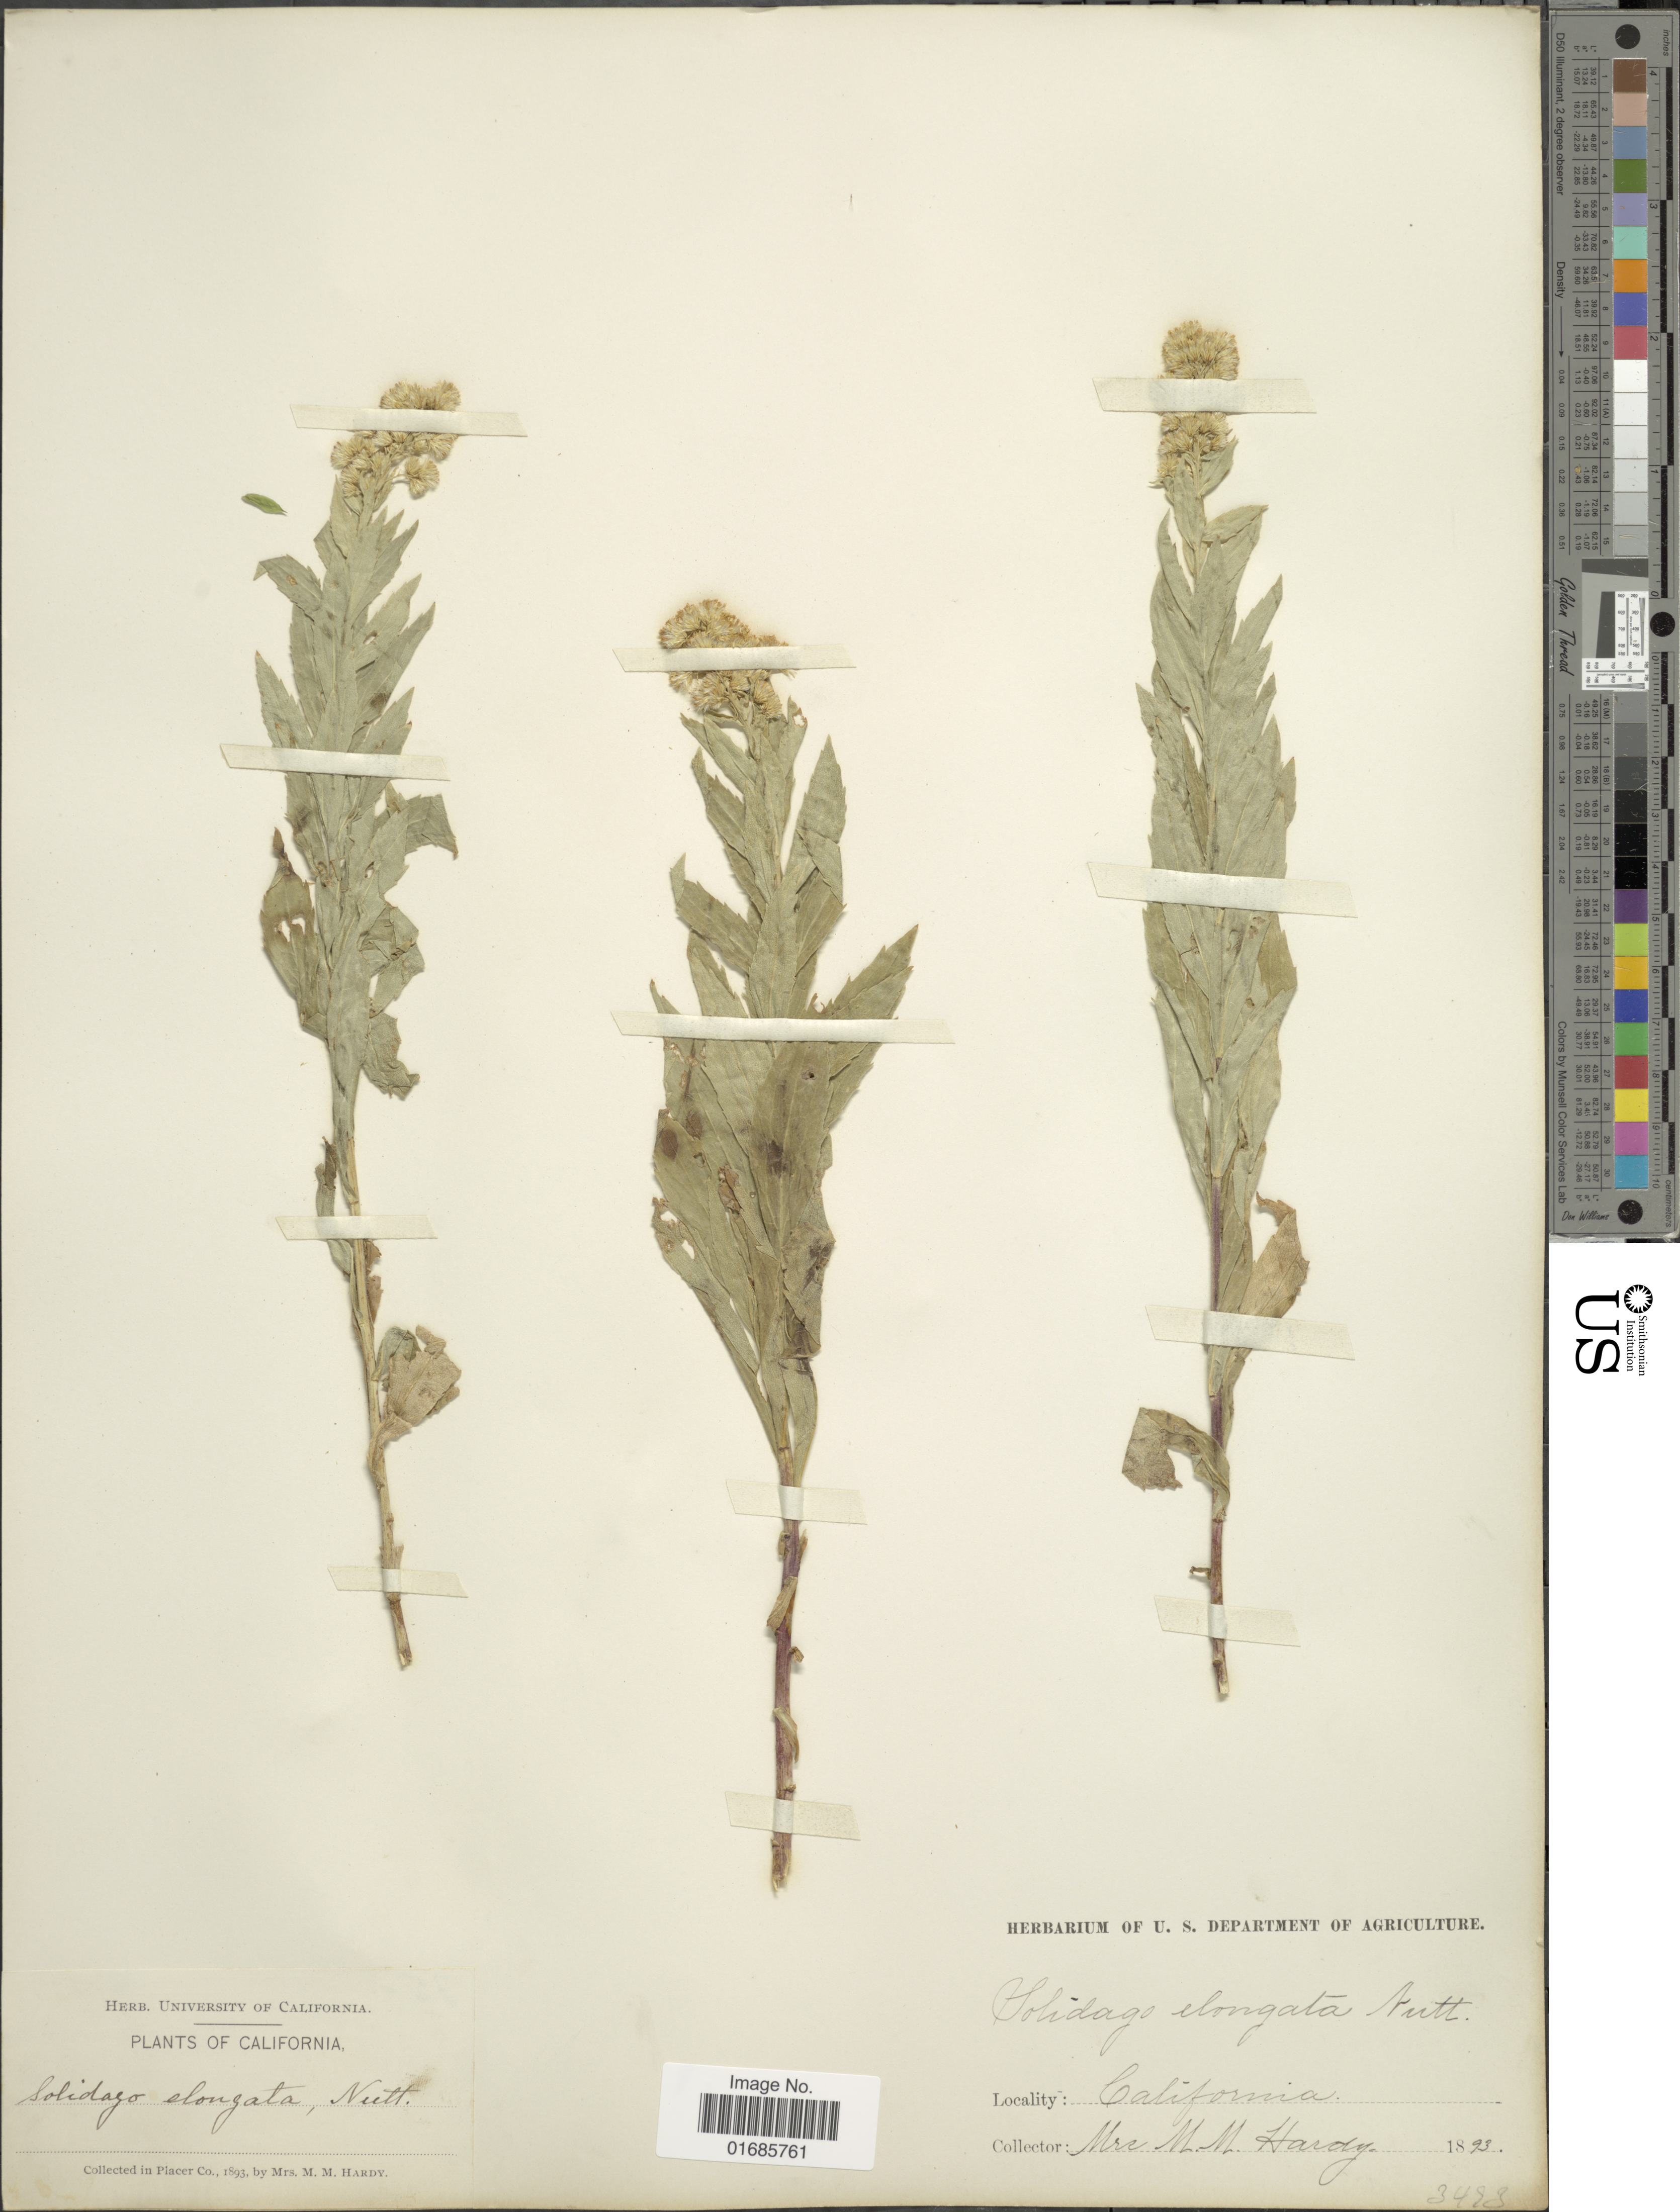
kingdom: Plantae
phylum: Tracheophyta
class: Magnoliopsida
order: Asterales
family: Asteraceae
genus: Solidago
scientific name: Solidago canadensis var. salebrosa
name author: (Piper) M.E. Jones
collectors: Mrs. M. M. Hardy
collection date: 1893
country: United States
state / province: California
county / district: Placer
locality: Placer Co.